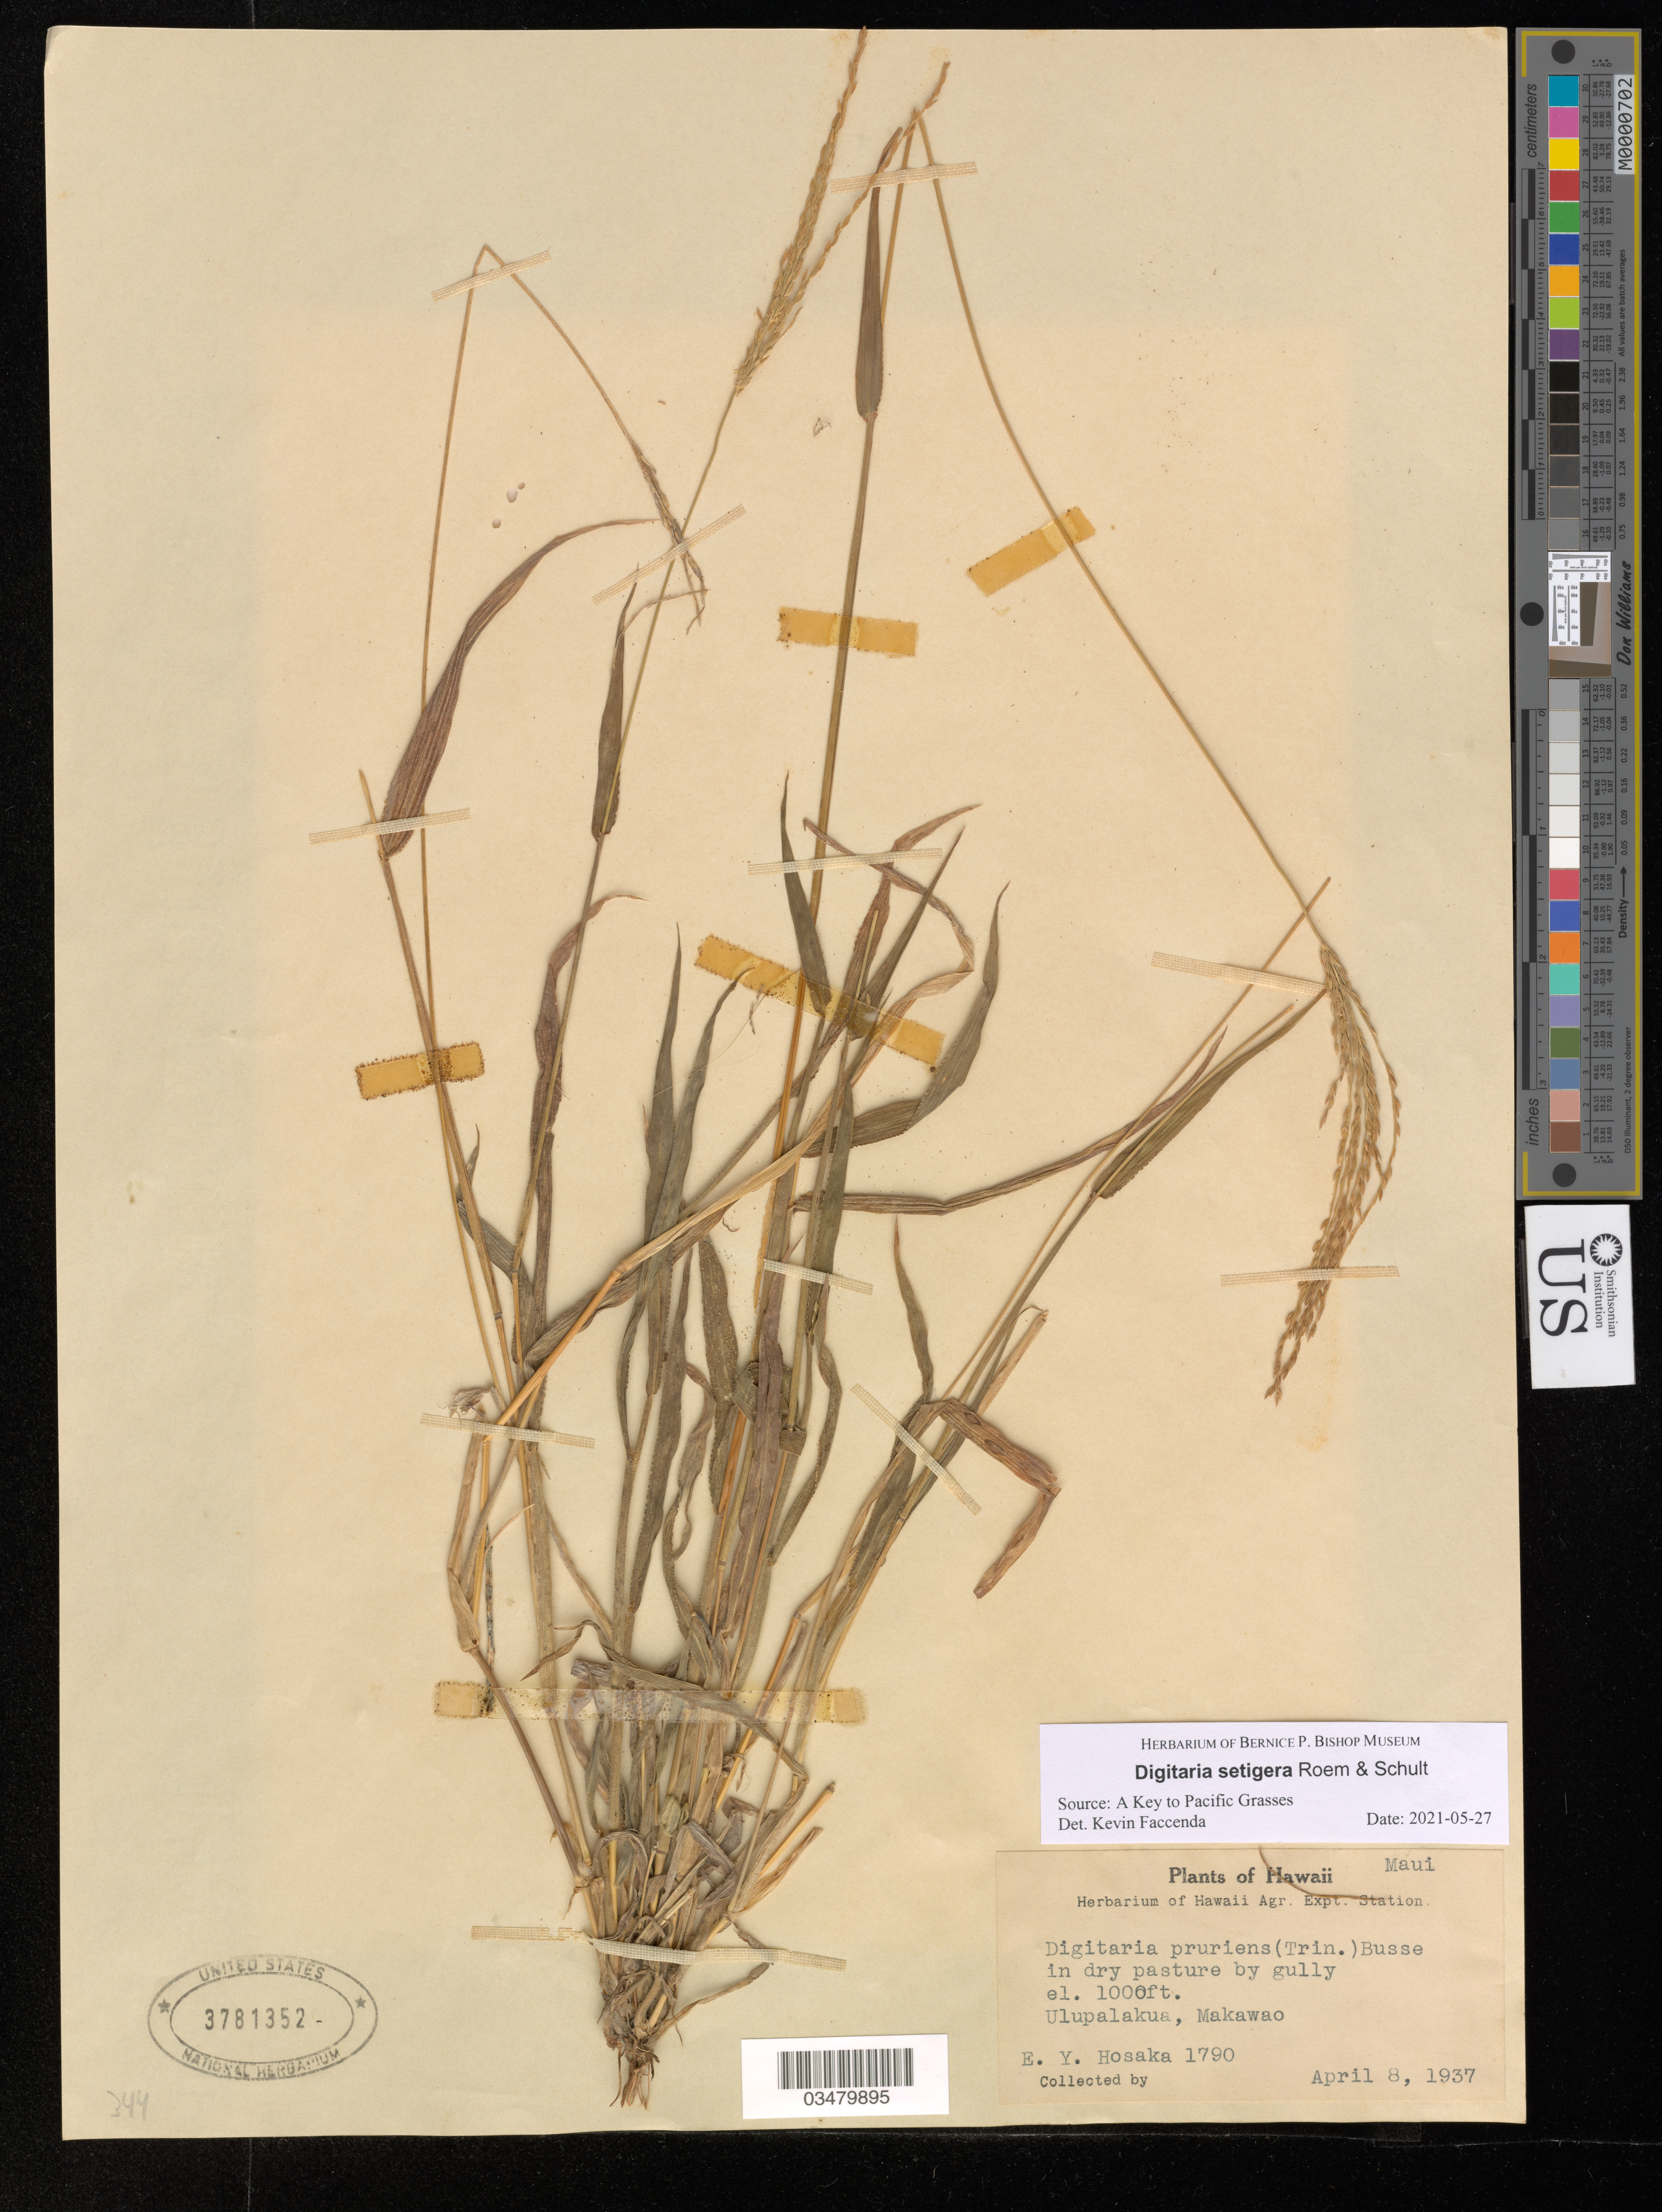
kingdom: Plantae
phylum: Tracheophyta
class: Liliopsida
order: Poales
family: Poaceae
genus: Digitaria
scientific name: Digitaria setigera var. setigera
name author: Roth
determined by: Faccenda, K.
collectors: E. Y. Hosaka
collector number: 1790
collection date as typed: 8 Apr 1937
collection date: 1937-04-08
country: United States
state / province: Hawaii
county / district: Maui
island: Maui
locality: Ulupalakua, Makawao, in dry pasture by gully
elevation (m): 305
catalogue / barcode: US 3781352